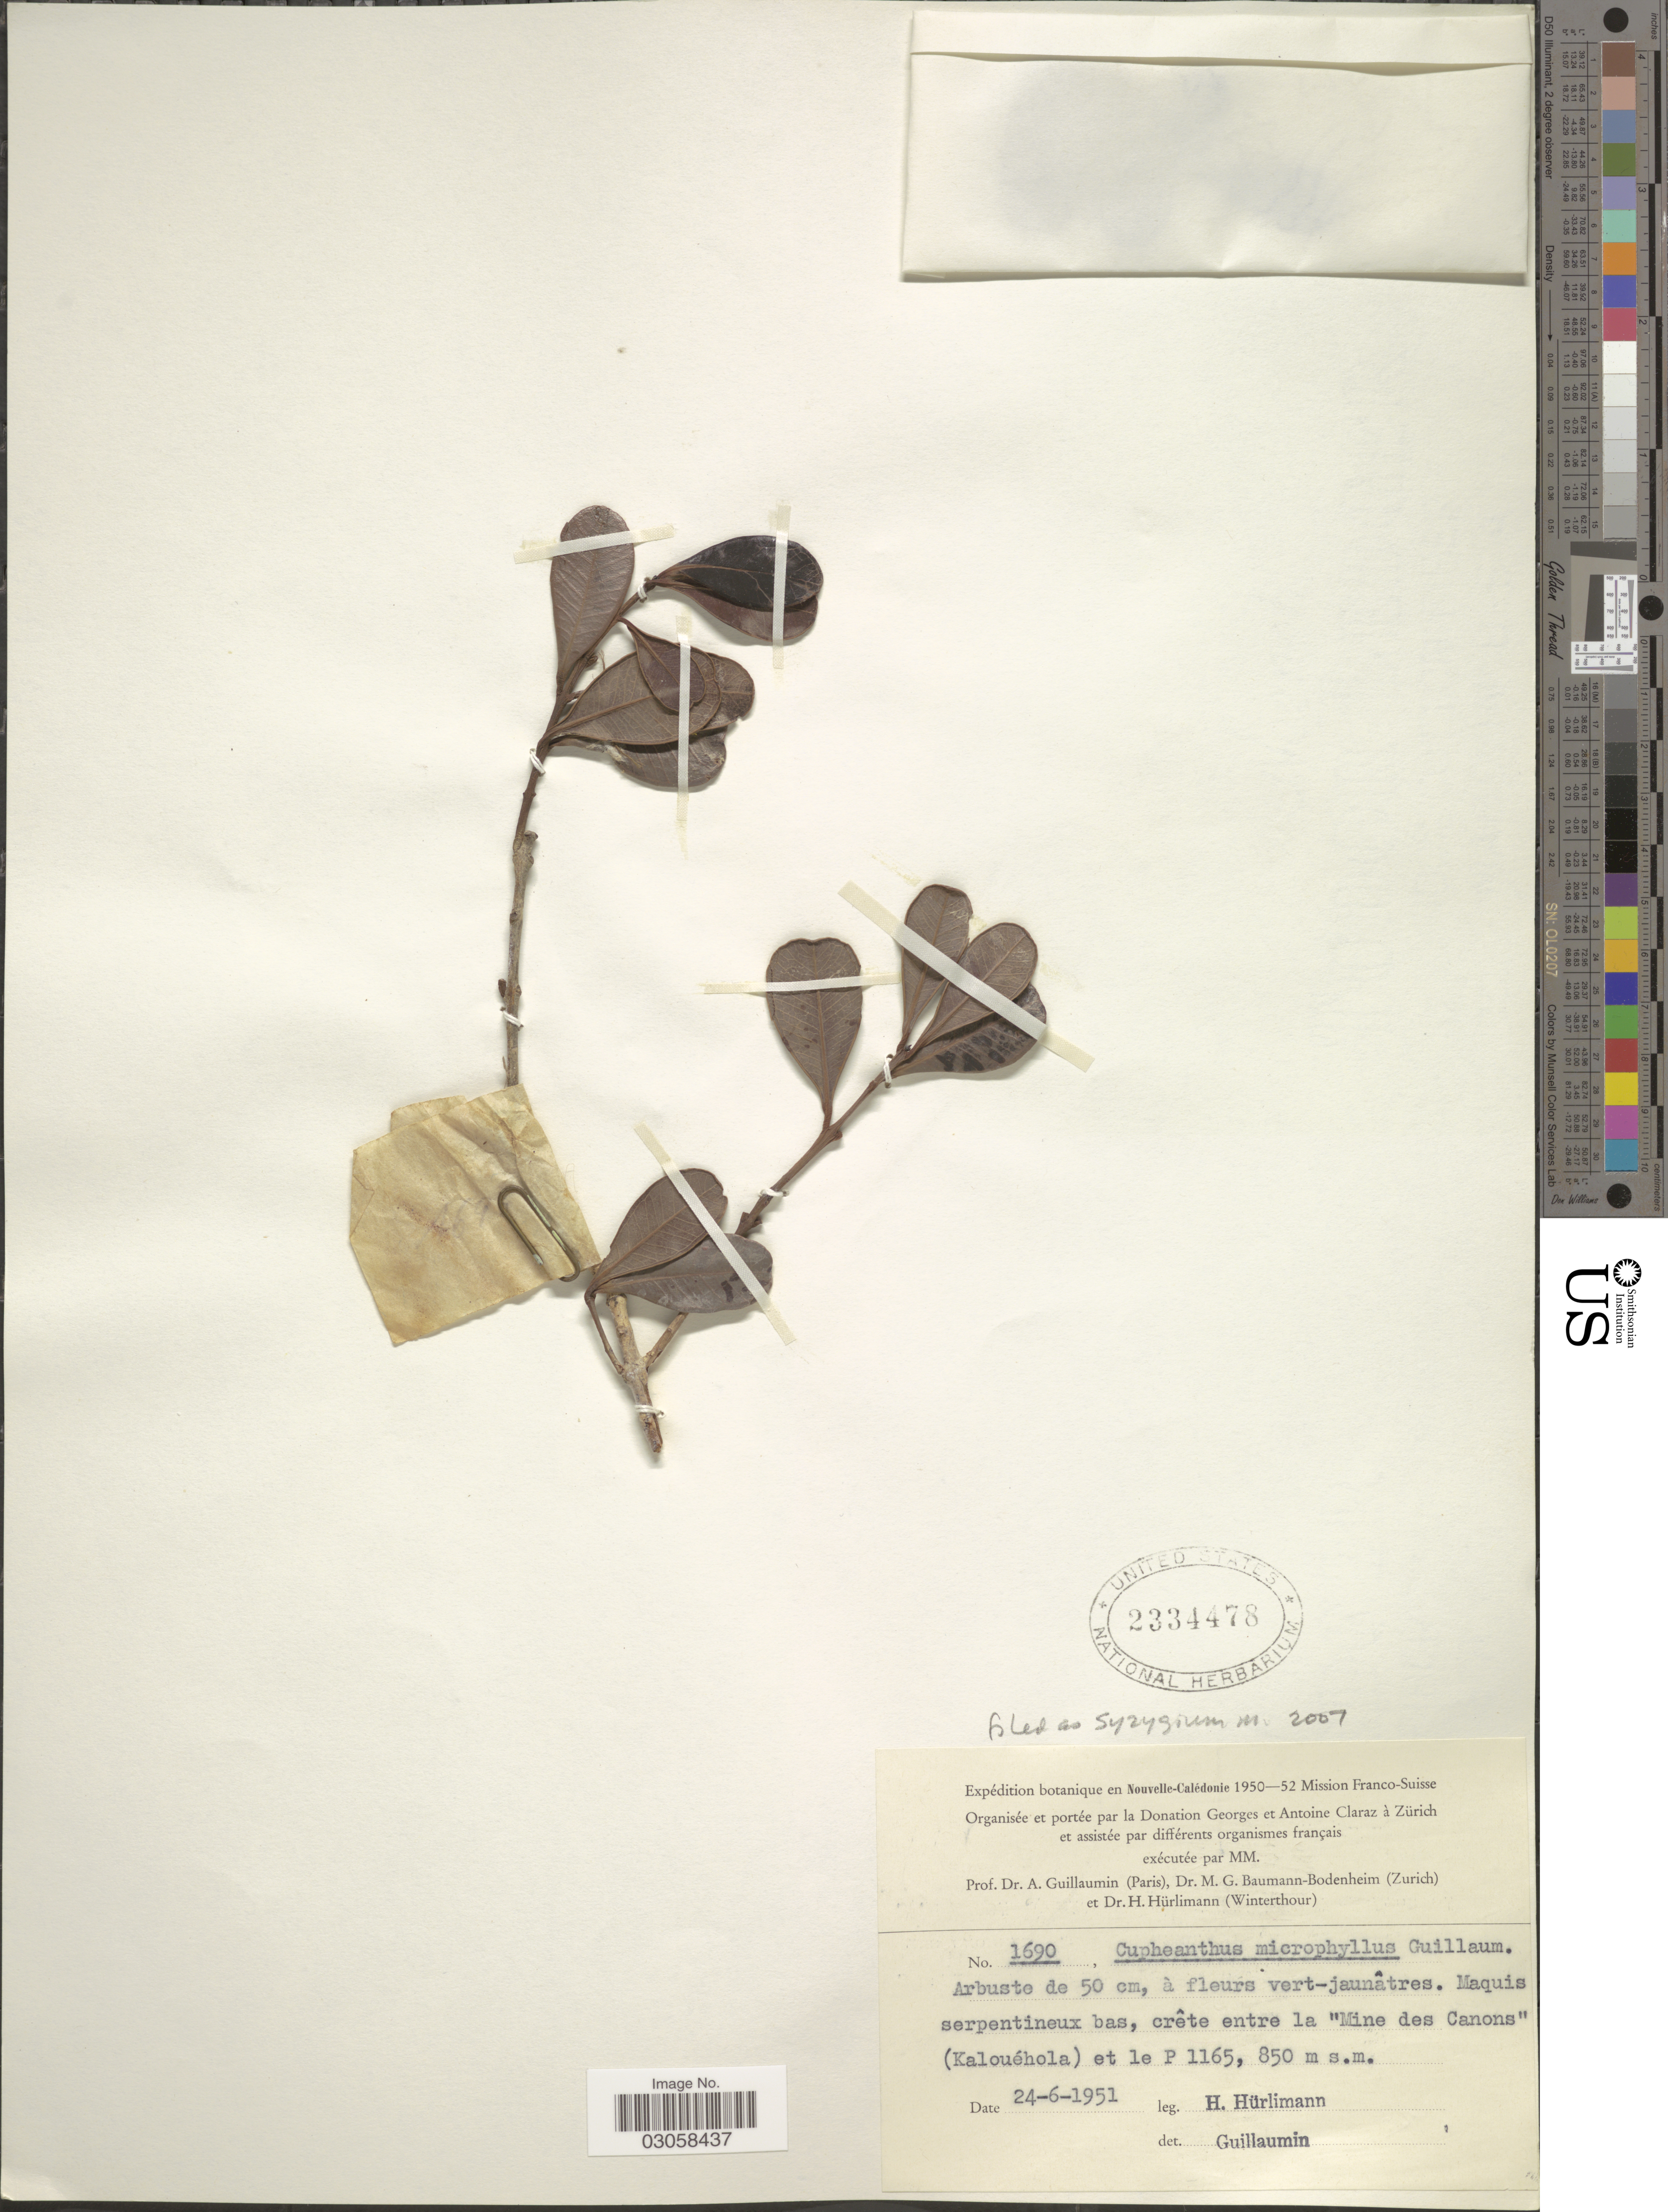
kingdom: Plantae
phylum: Tracheophyta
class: Magnoliopsida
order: Myrtales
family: Myrtaceae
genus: Syzygium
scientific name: Syzygium microphyllum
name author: (Bedd.) Gamble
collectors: H. Hürlimann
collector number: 1690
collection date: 1951-06-24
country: New Caledonia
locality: Nouvelle-Calédonie. Maquis serpentineux bas, crête entre la "Mine des Canons" (Kalouéhola) et le P 1165.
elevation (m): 850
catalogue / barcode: US 2334478